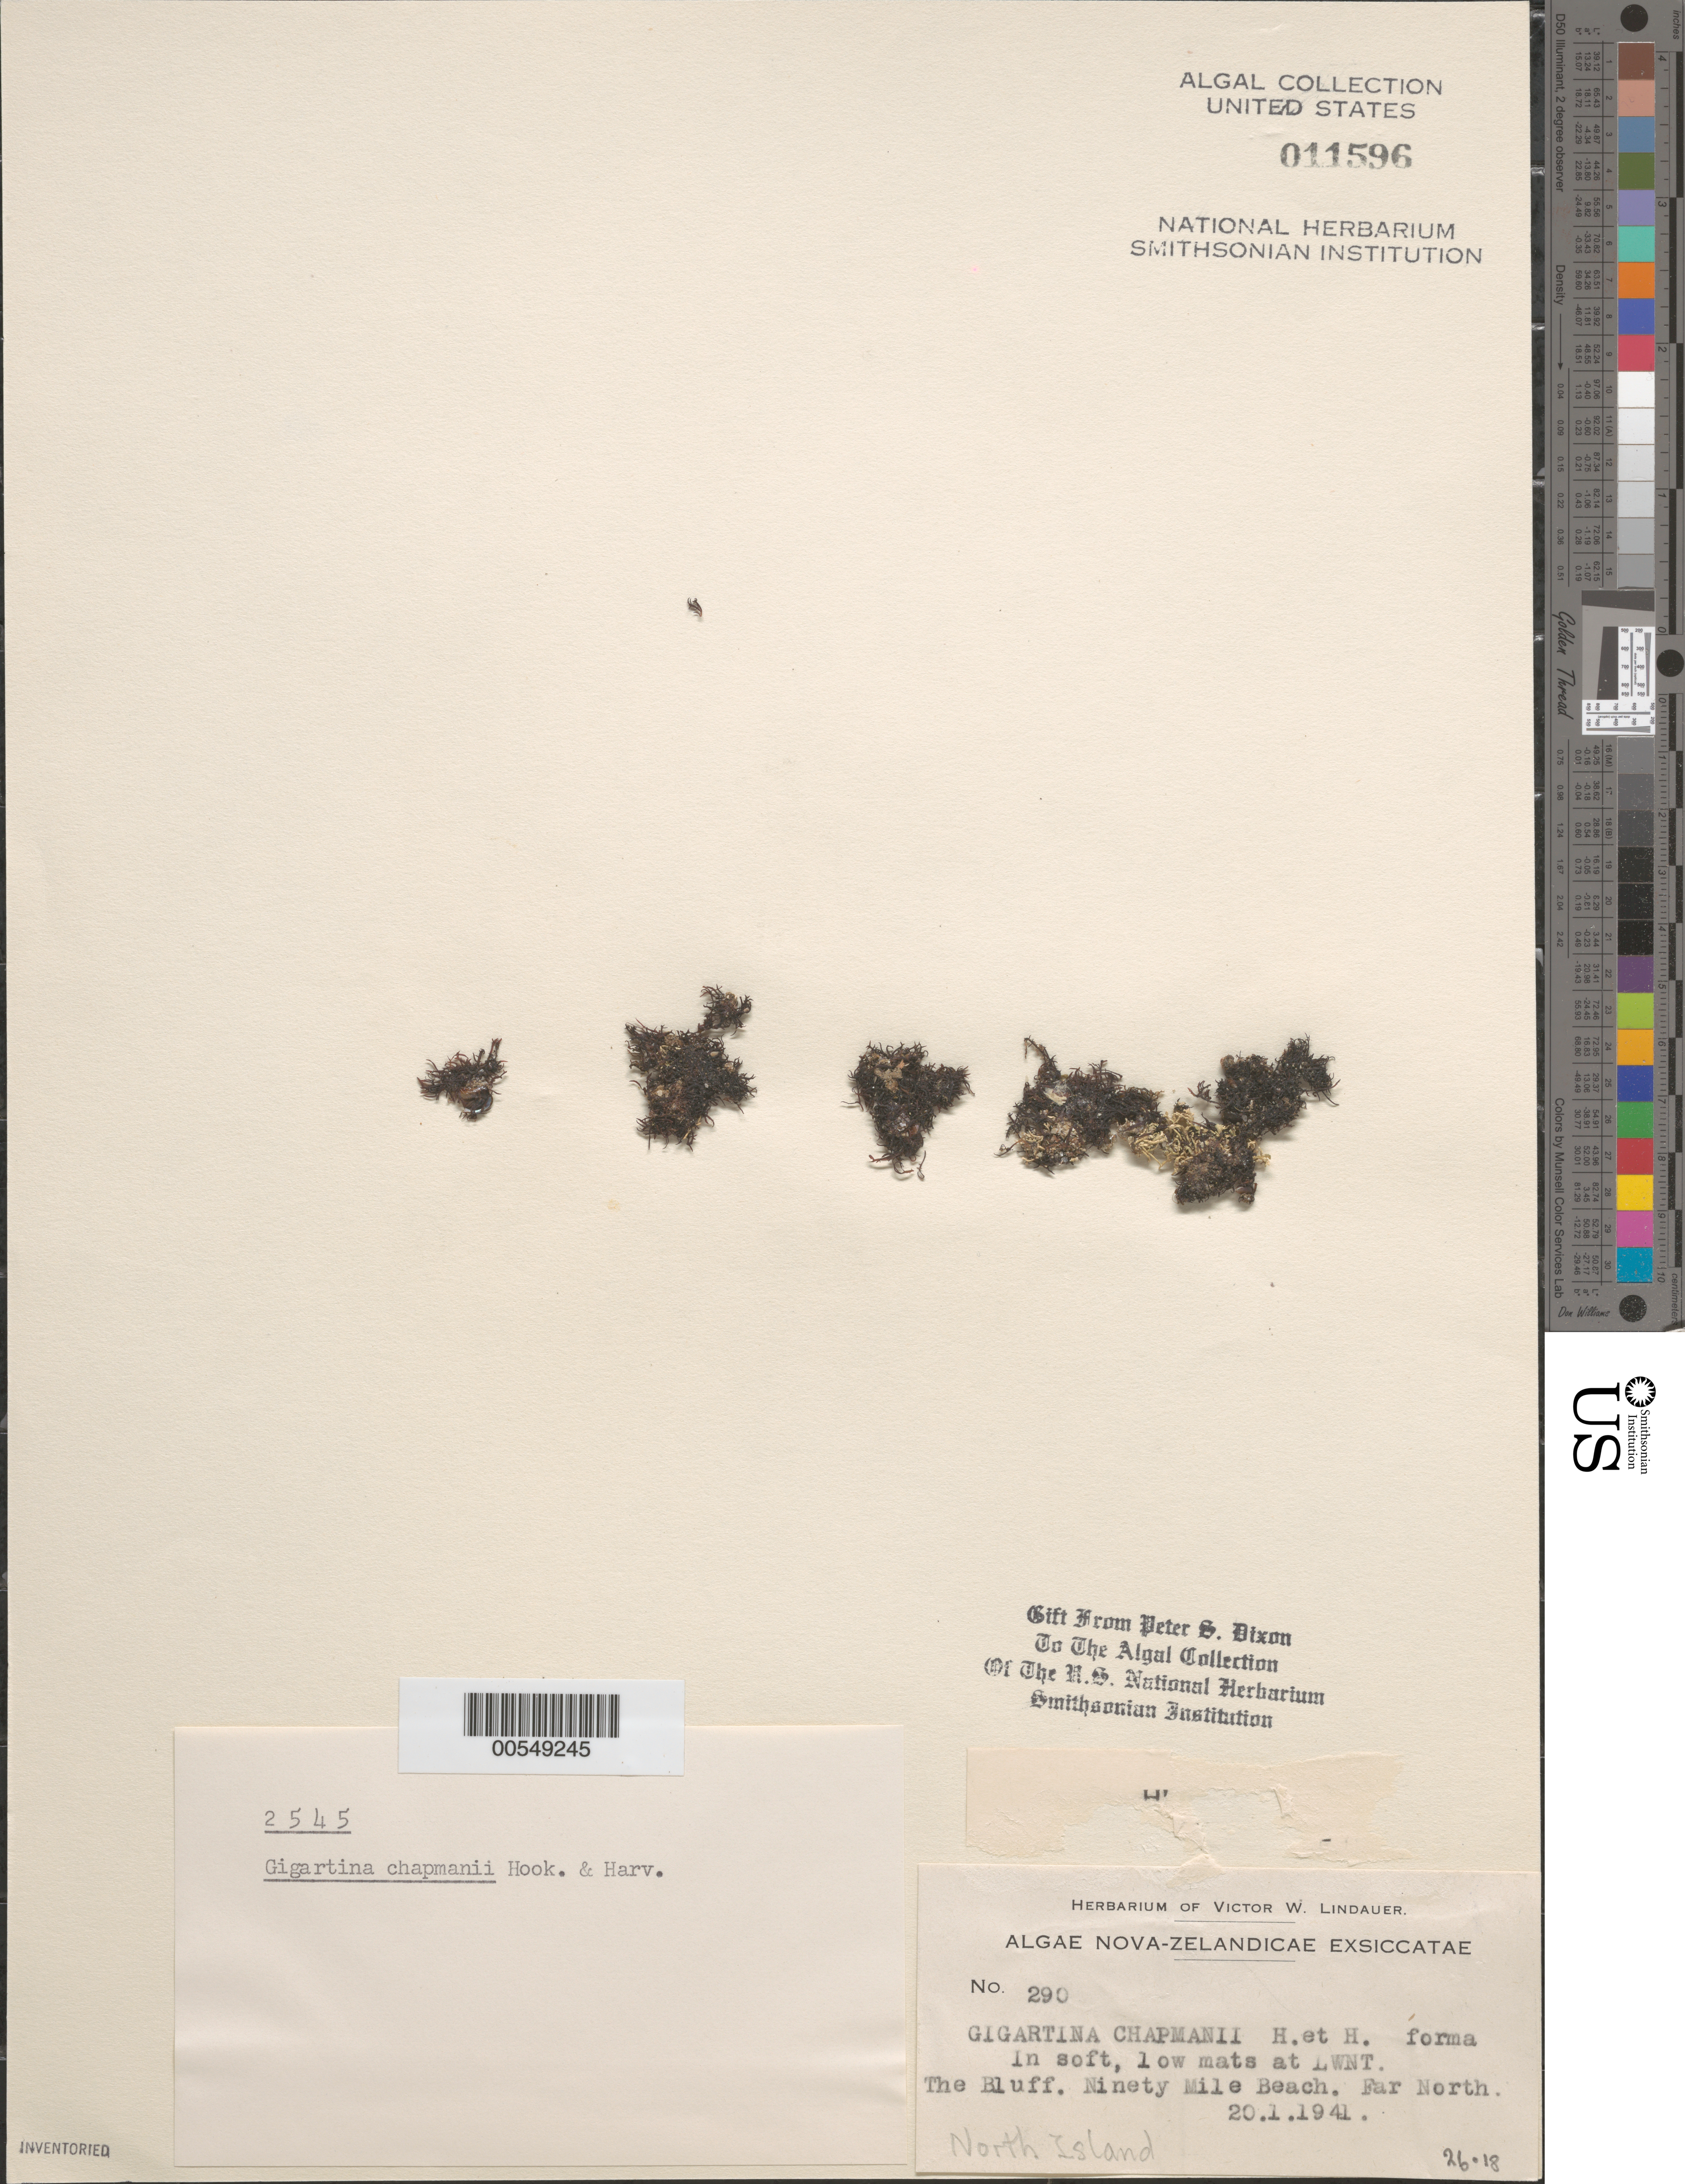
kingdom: Plantae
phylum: Rhodophyta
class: Florideophyceae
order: Gigartinales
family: Gigartinaceae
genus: Chondracanthus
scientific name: Chondracanthus chapmanii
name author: (Hooker f. & Harvey) Fredericq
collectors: V. Lindauer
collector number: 290 & PSD 2545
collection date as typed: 20 Jan 1941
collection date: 1941-01-20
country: New Zealand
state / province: Northland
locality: The bluff, ninety mile beach, far north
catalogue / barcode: US 11596